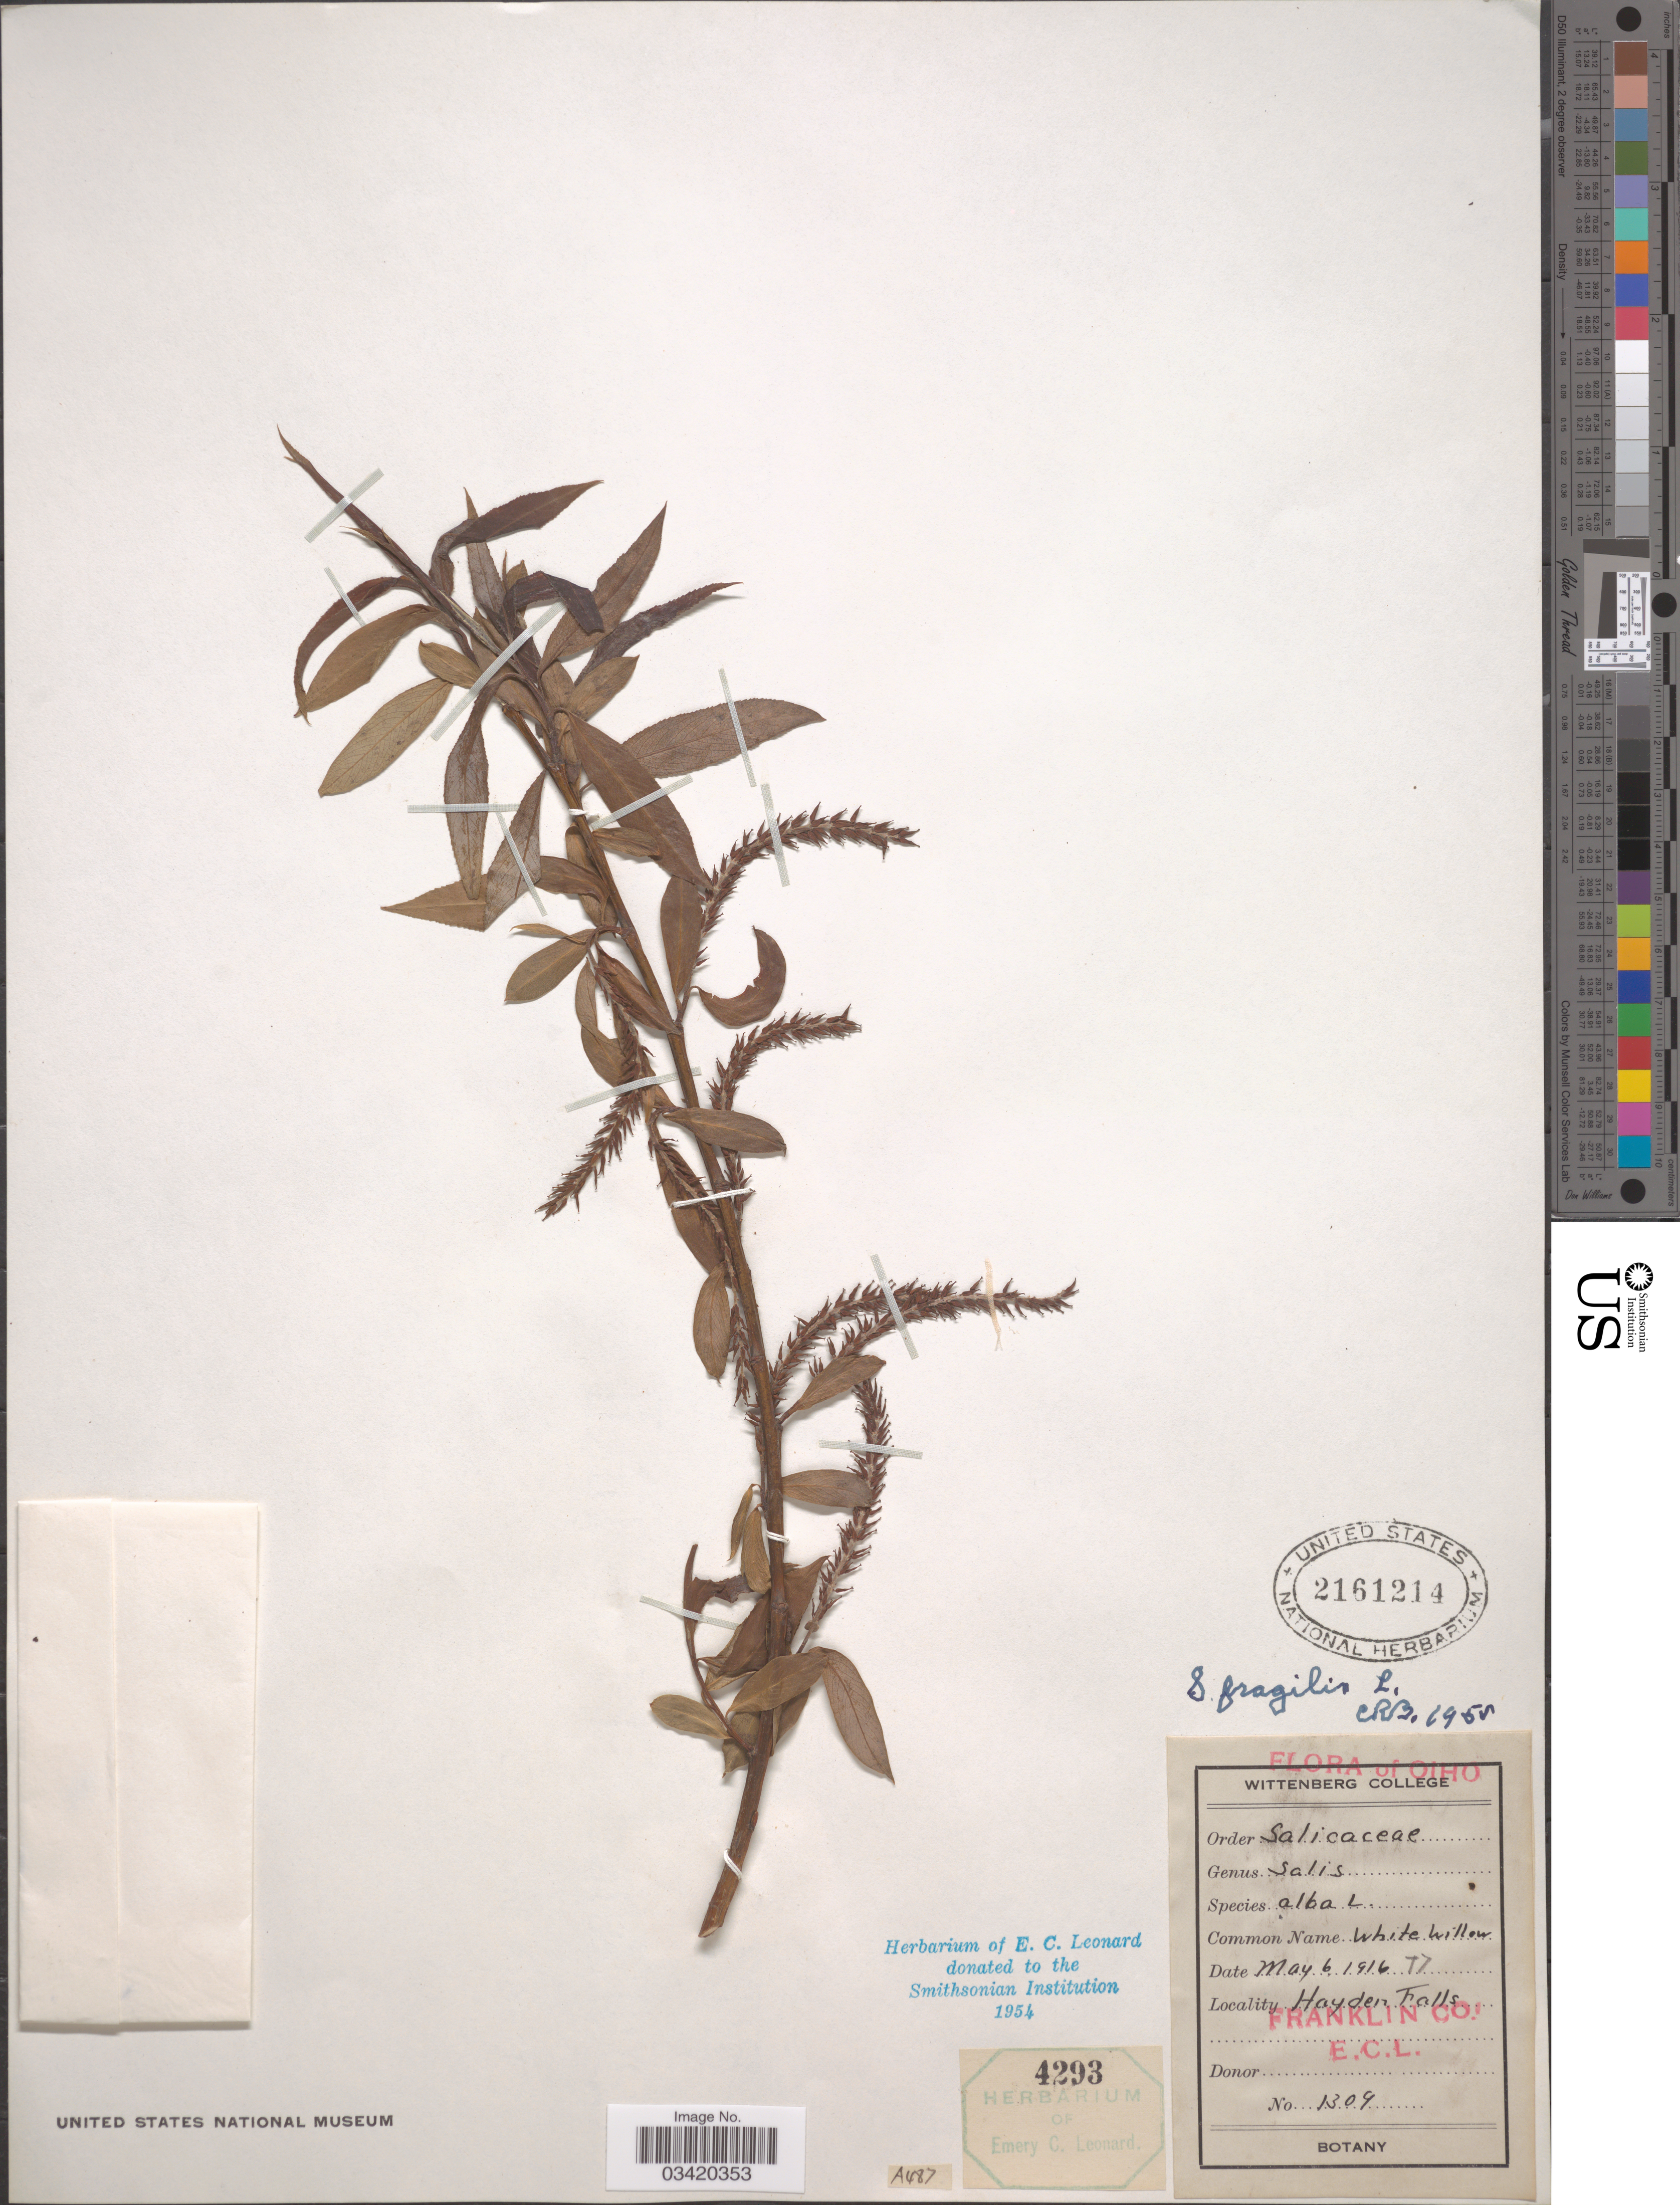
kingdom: Plantae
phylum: Tracheophyta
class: Magnoliopsida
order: Malpighiales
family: Salicaceae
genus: Salix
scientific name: Salix fragilis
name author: L.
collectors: E. C. Leonard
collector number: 1309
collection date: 1916-05-06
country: United States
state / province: Ohio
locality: Hayden Falls. Franklin Co.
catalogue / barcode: US 2161214